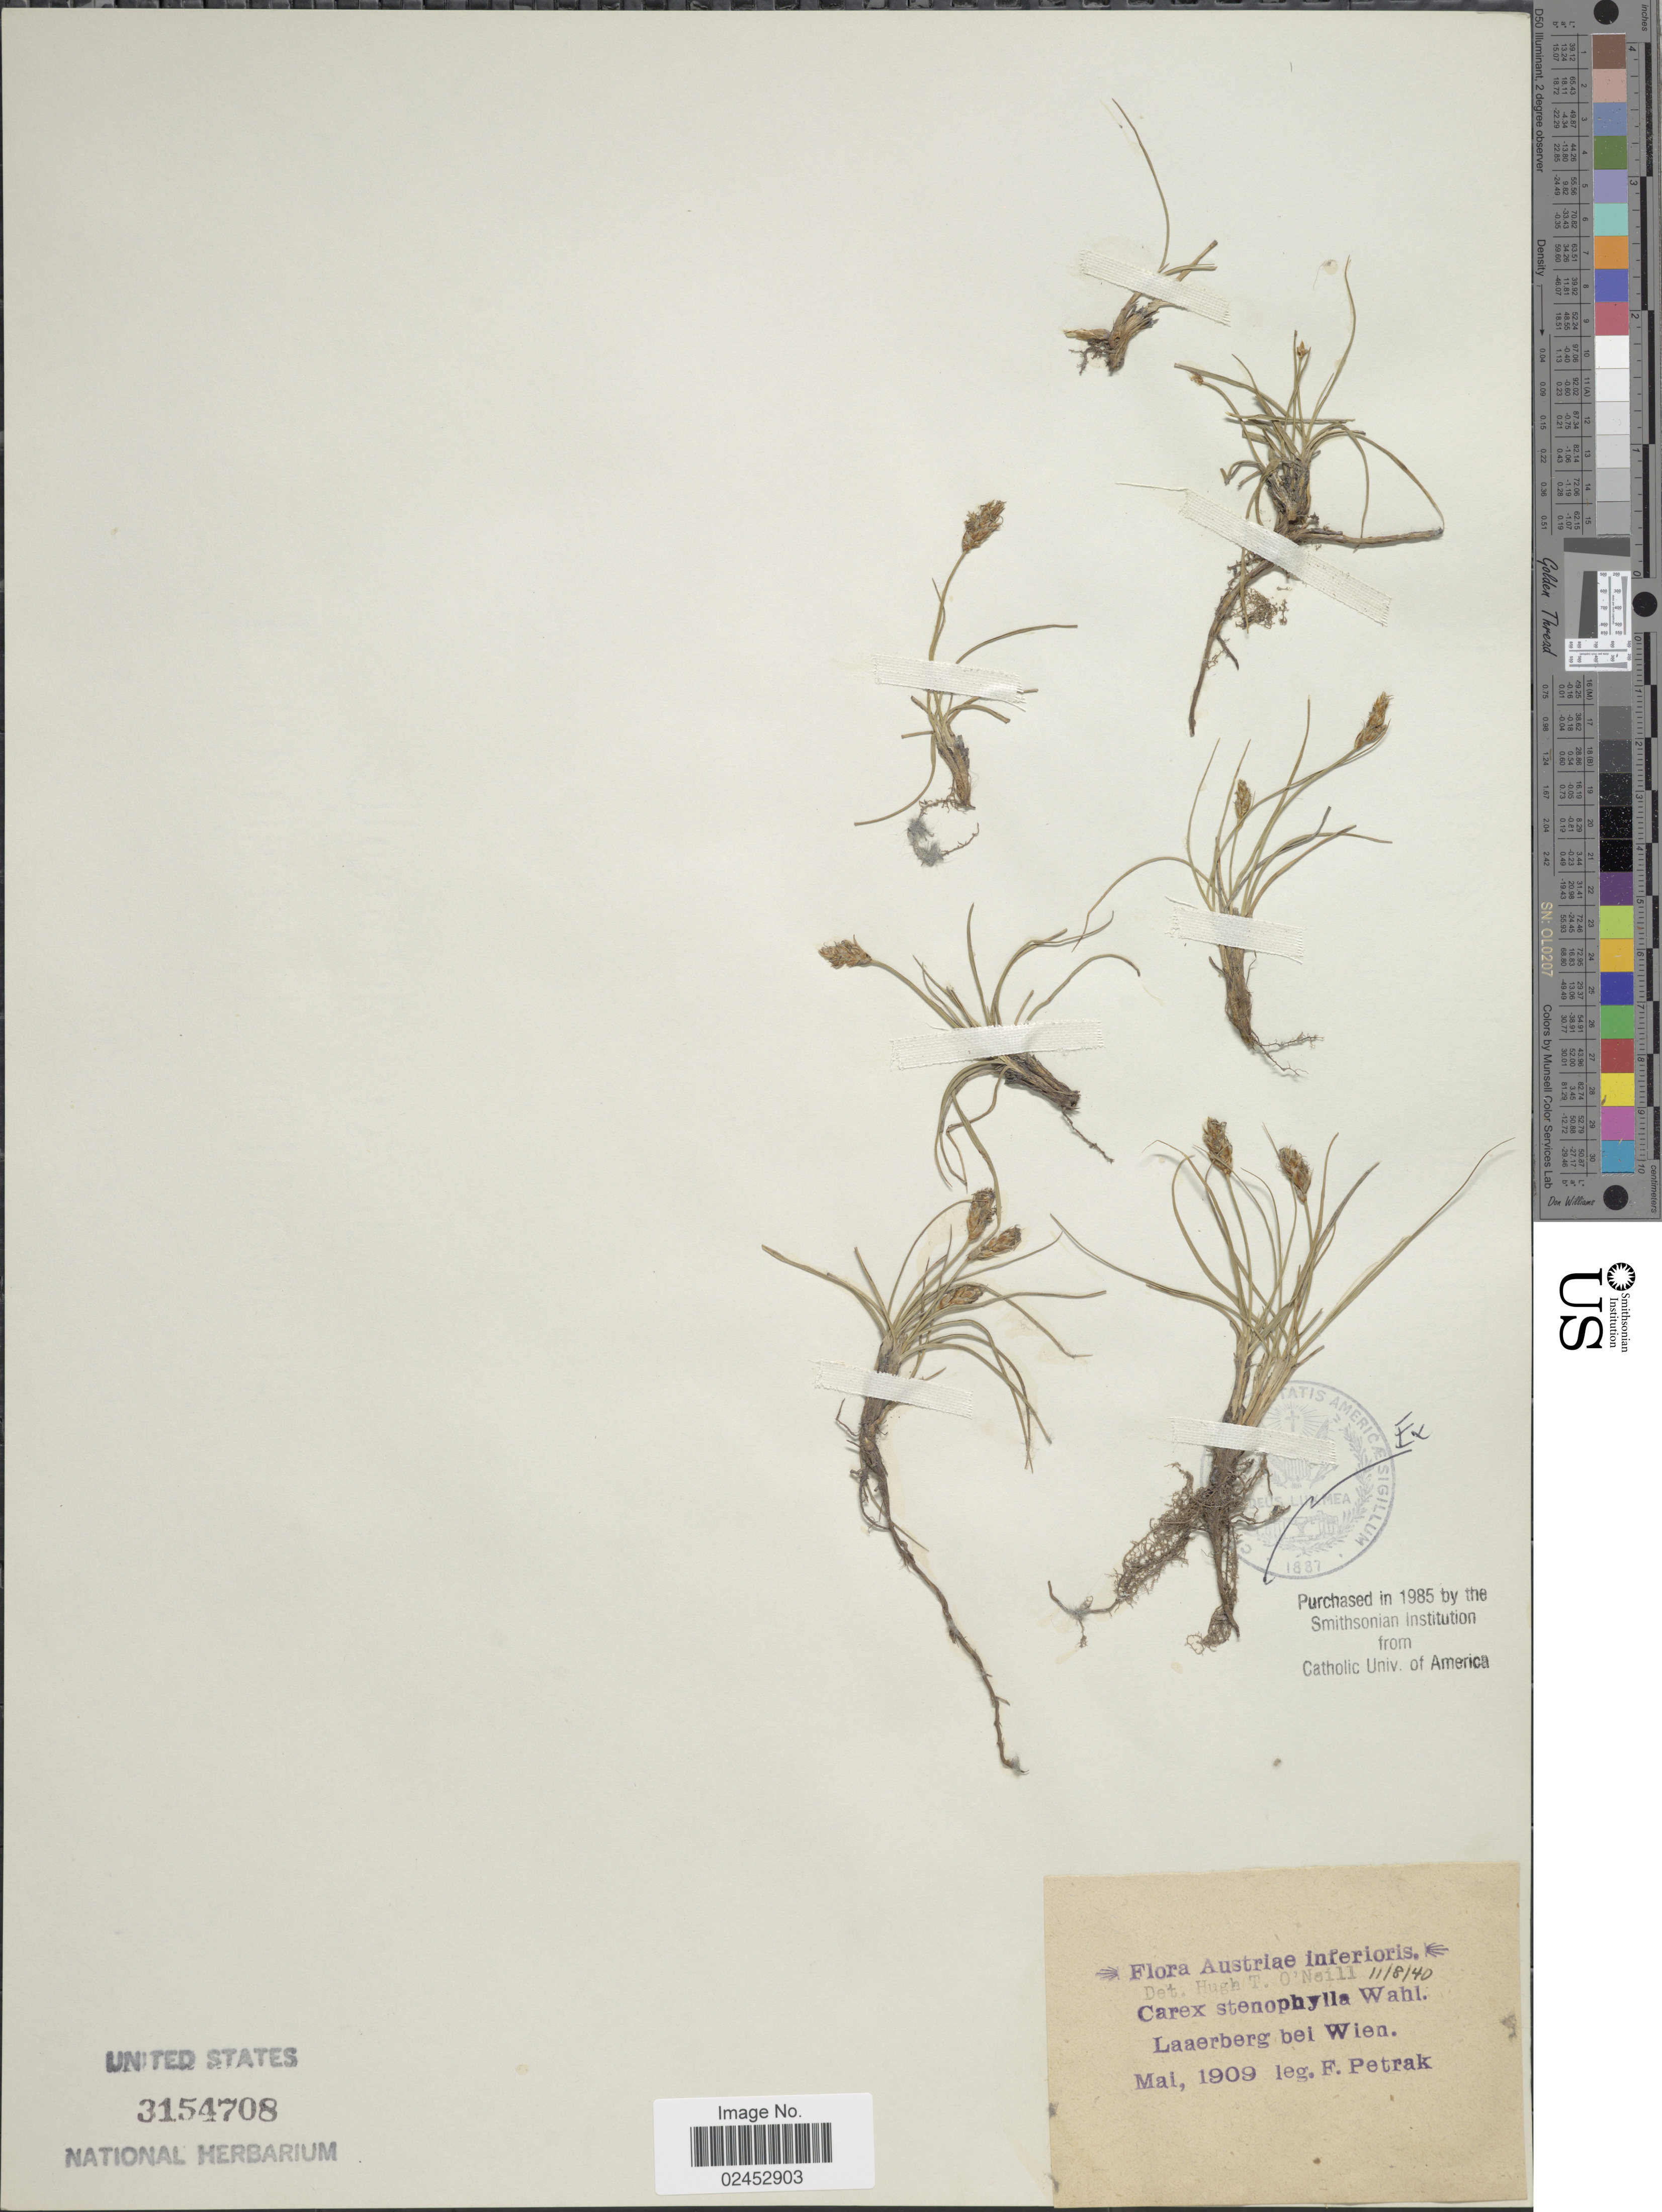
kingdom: Plantae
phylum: Tracheophyta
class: Liliopsida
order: Poales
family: Cyperaceae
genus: Carex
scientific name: Carex stenophylla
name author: Wahlenb.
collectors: F. Petrak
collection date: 1909-05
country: Austria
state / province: Wien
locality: Austriae inferioris, Laaerberg bei Wien.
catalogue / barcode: US 3154708